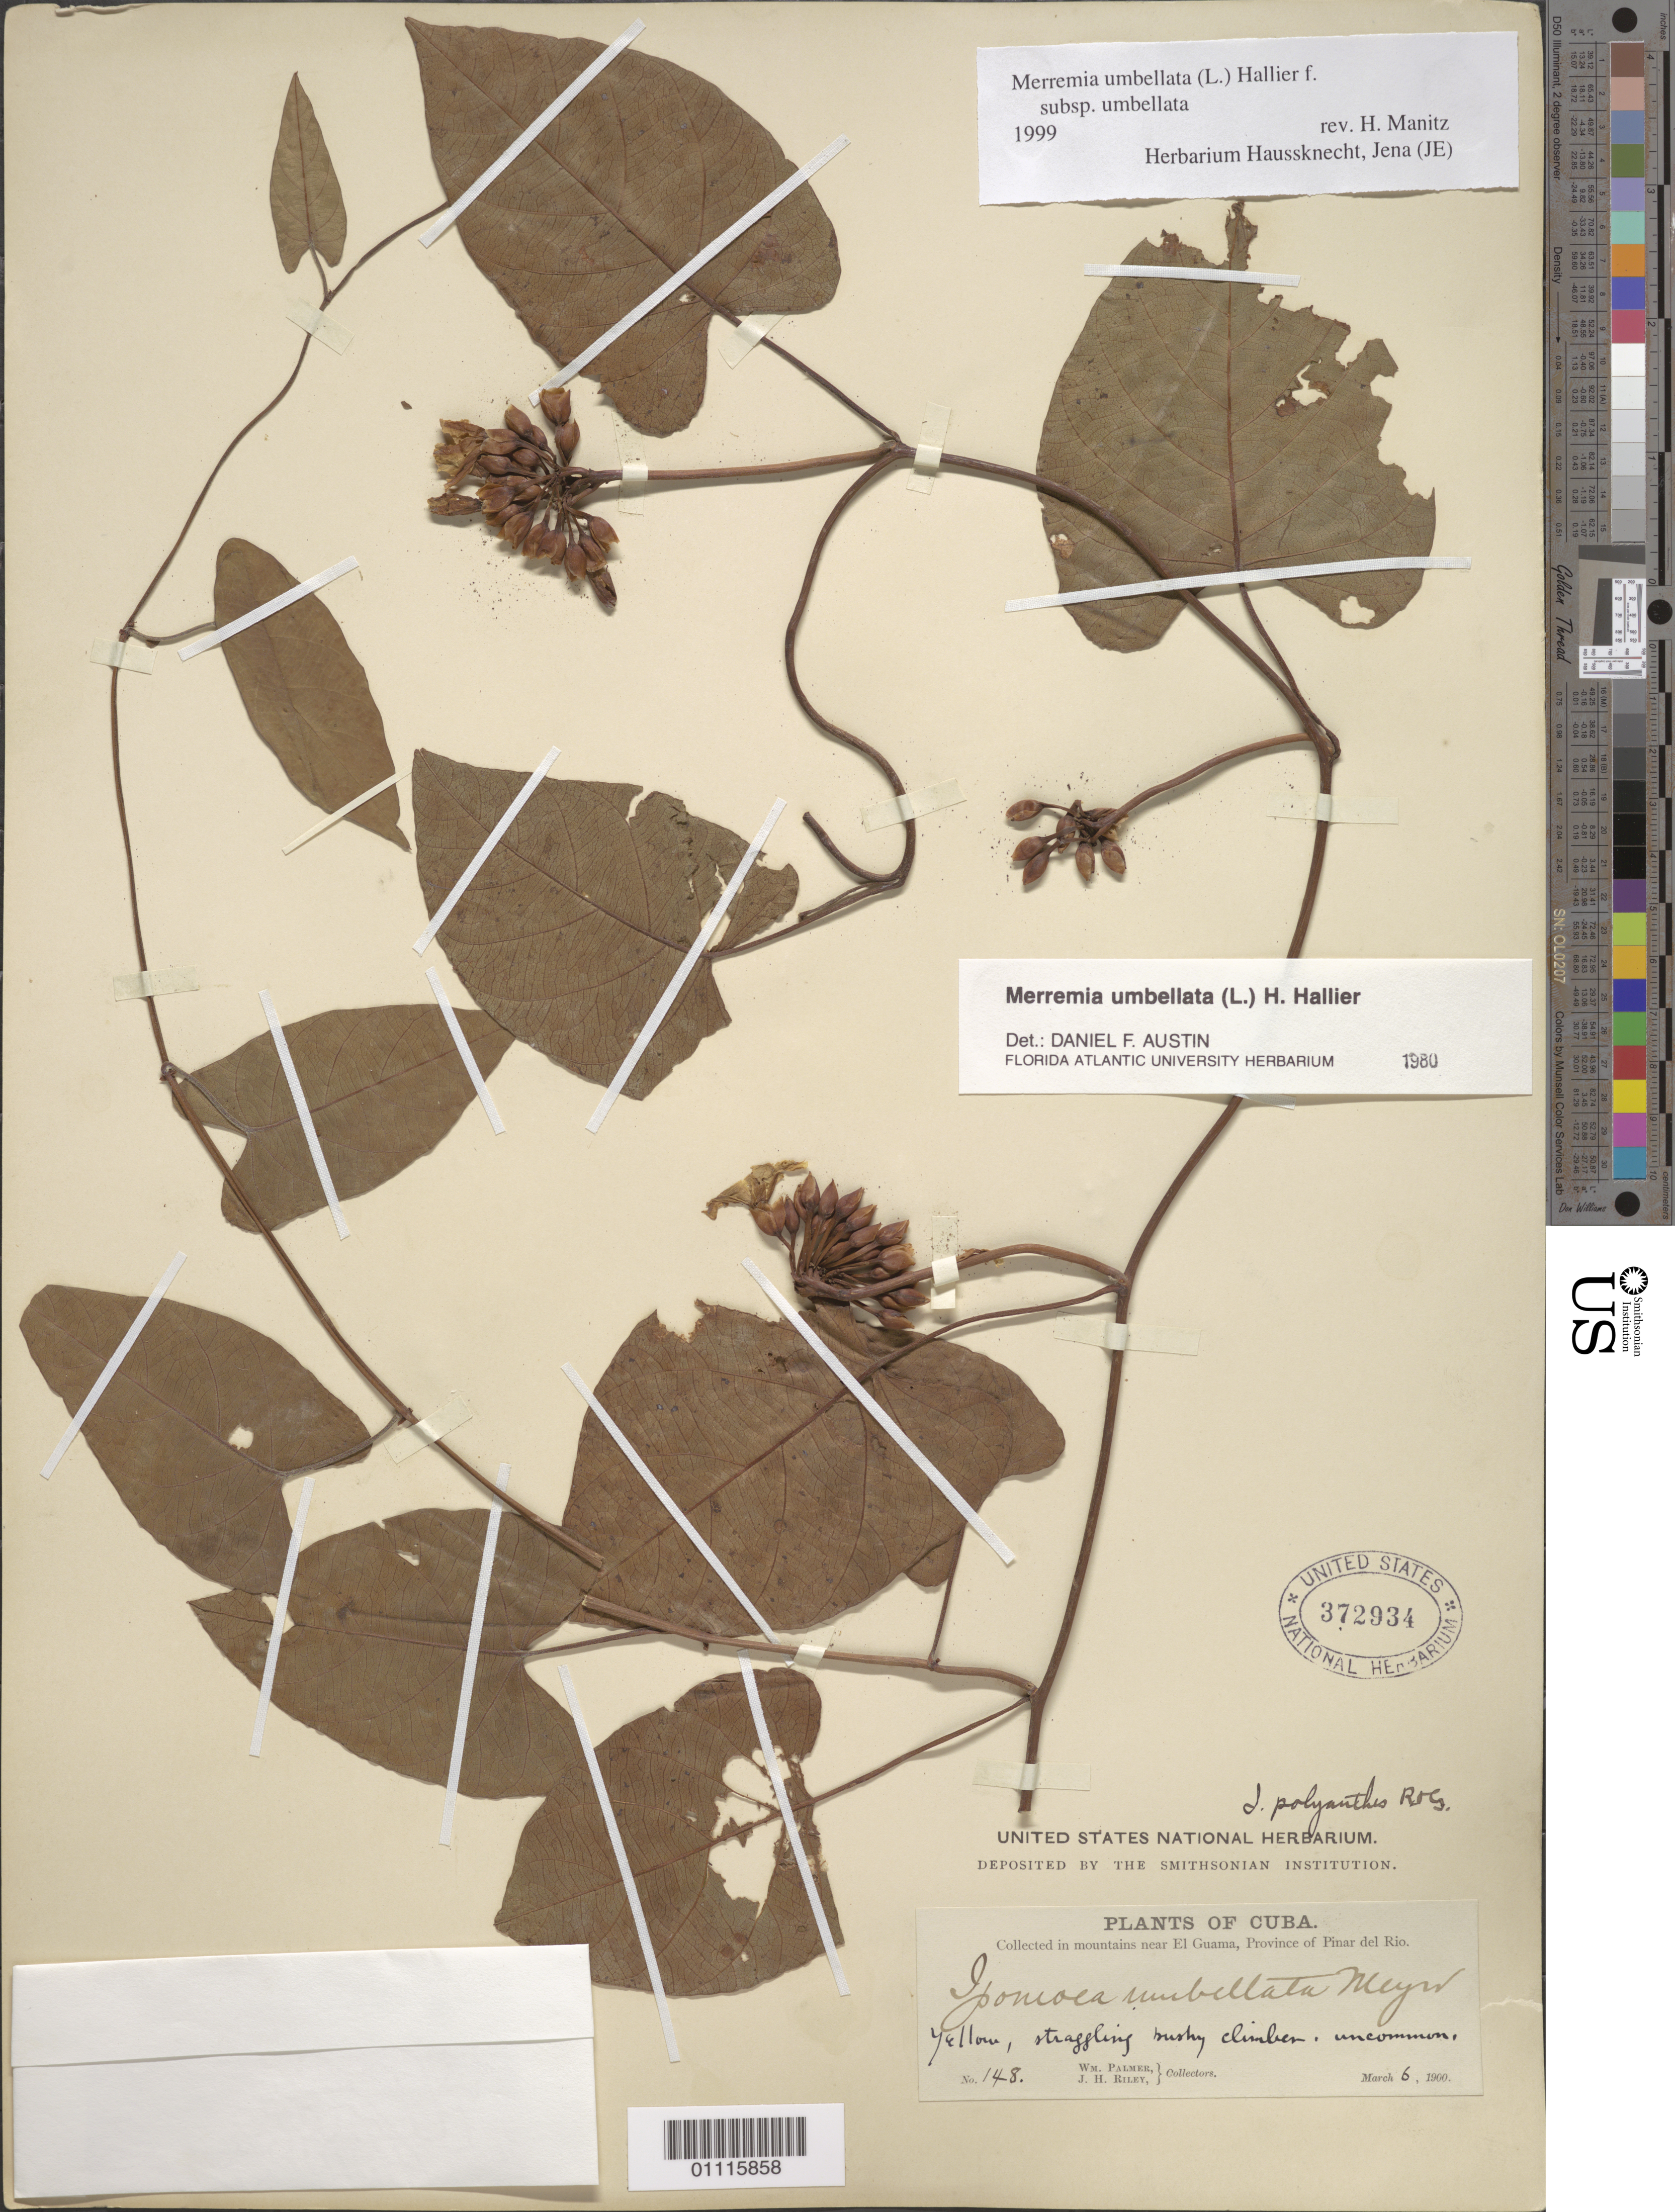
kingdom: Plantae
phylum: Tracheophyta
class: Magnoliopsida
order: Solanales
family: Convolvulaceae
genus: Camonea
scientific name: Camonea umbellata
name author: (L.) A. R. Simões & Staples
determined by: Strong, Mark T., (BOT), Smithsonian Institution - National Museum of Natural History (UNITED STATES)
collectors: W. Palmer & J. H. Riley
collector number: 148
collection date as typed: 06 Mar 1900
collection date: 1900-03-06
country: Cuba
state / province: Pinar del Rio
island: Cuba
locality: Collected in mountains near El Guama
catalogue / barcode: US 372934